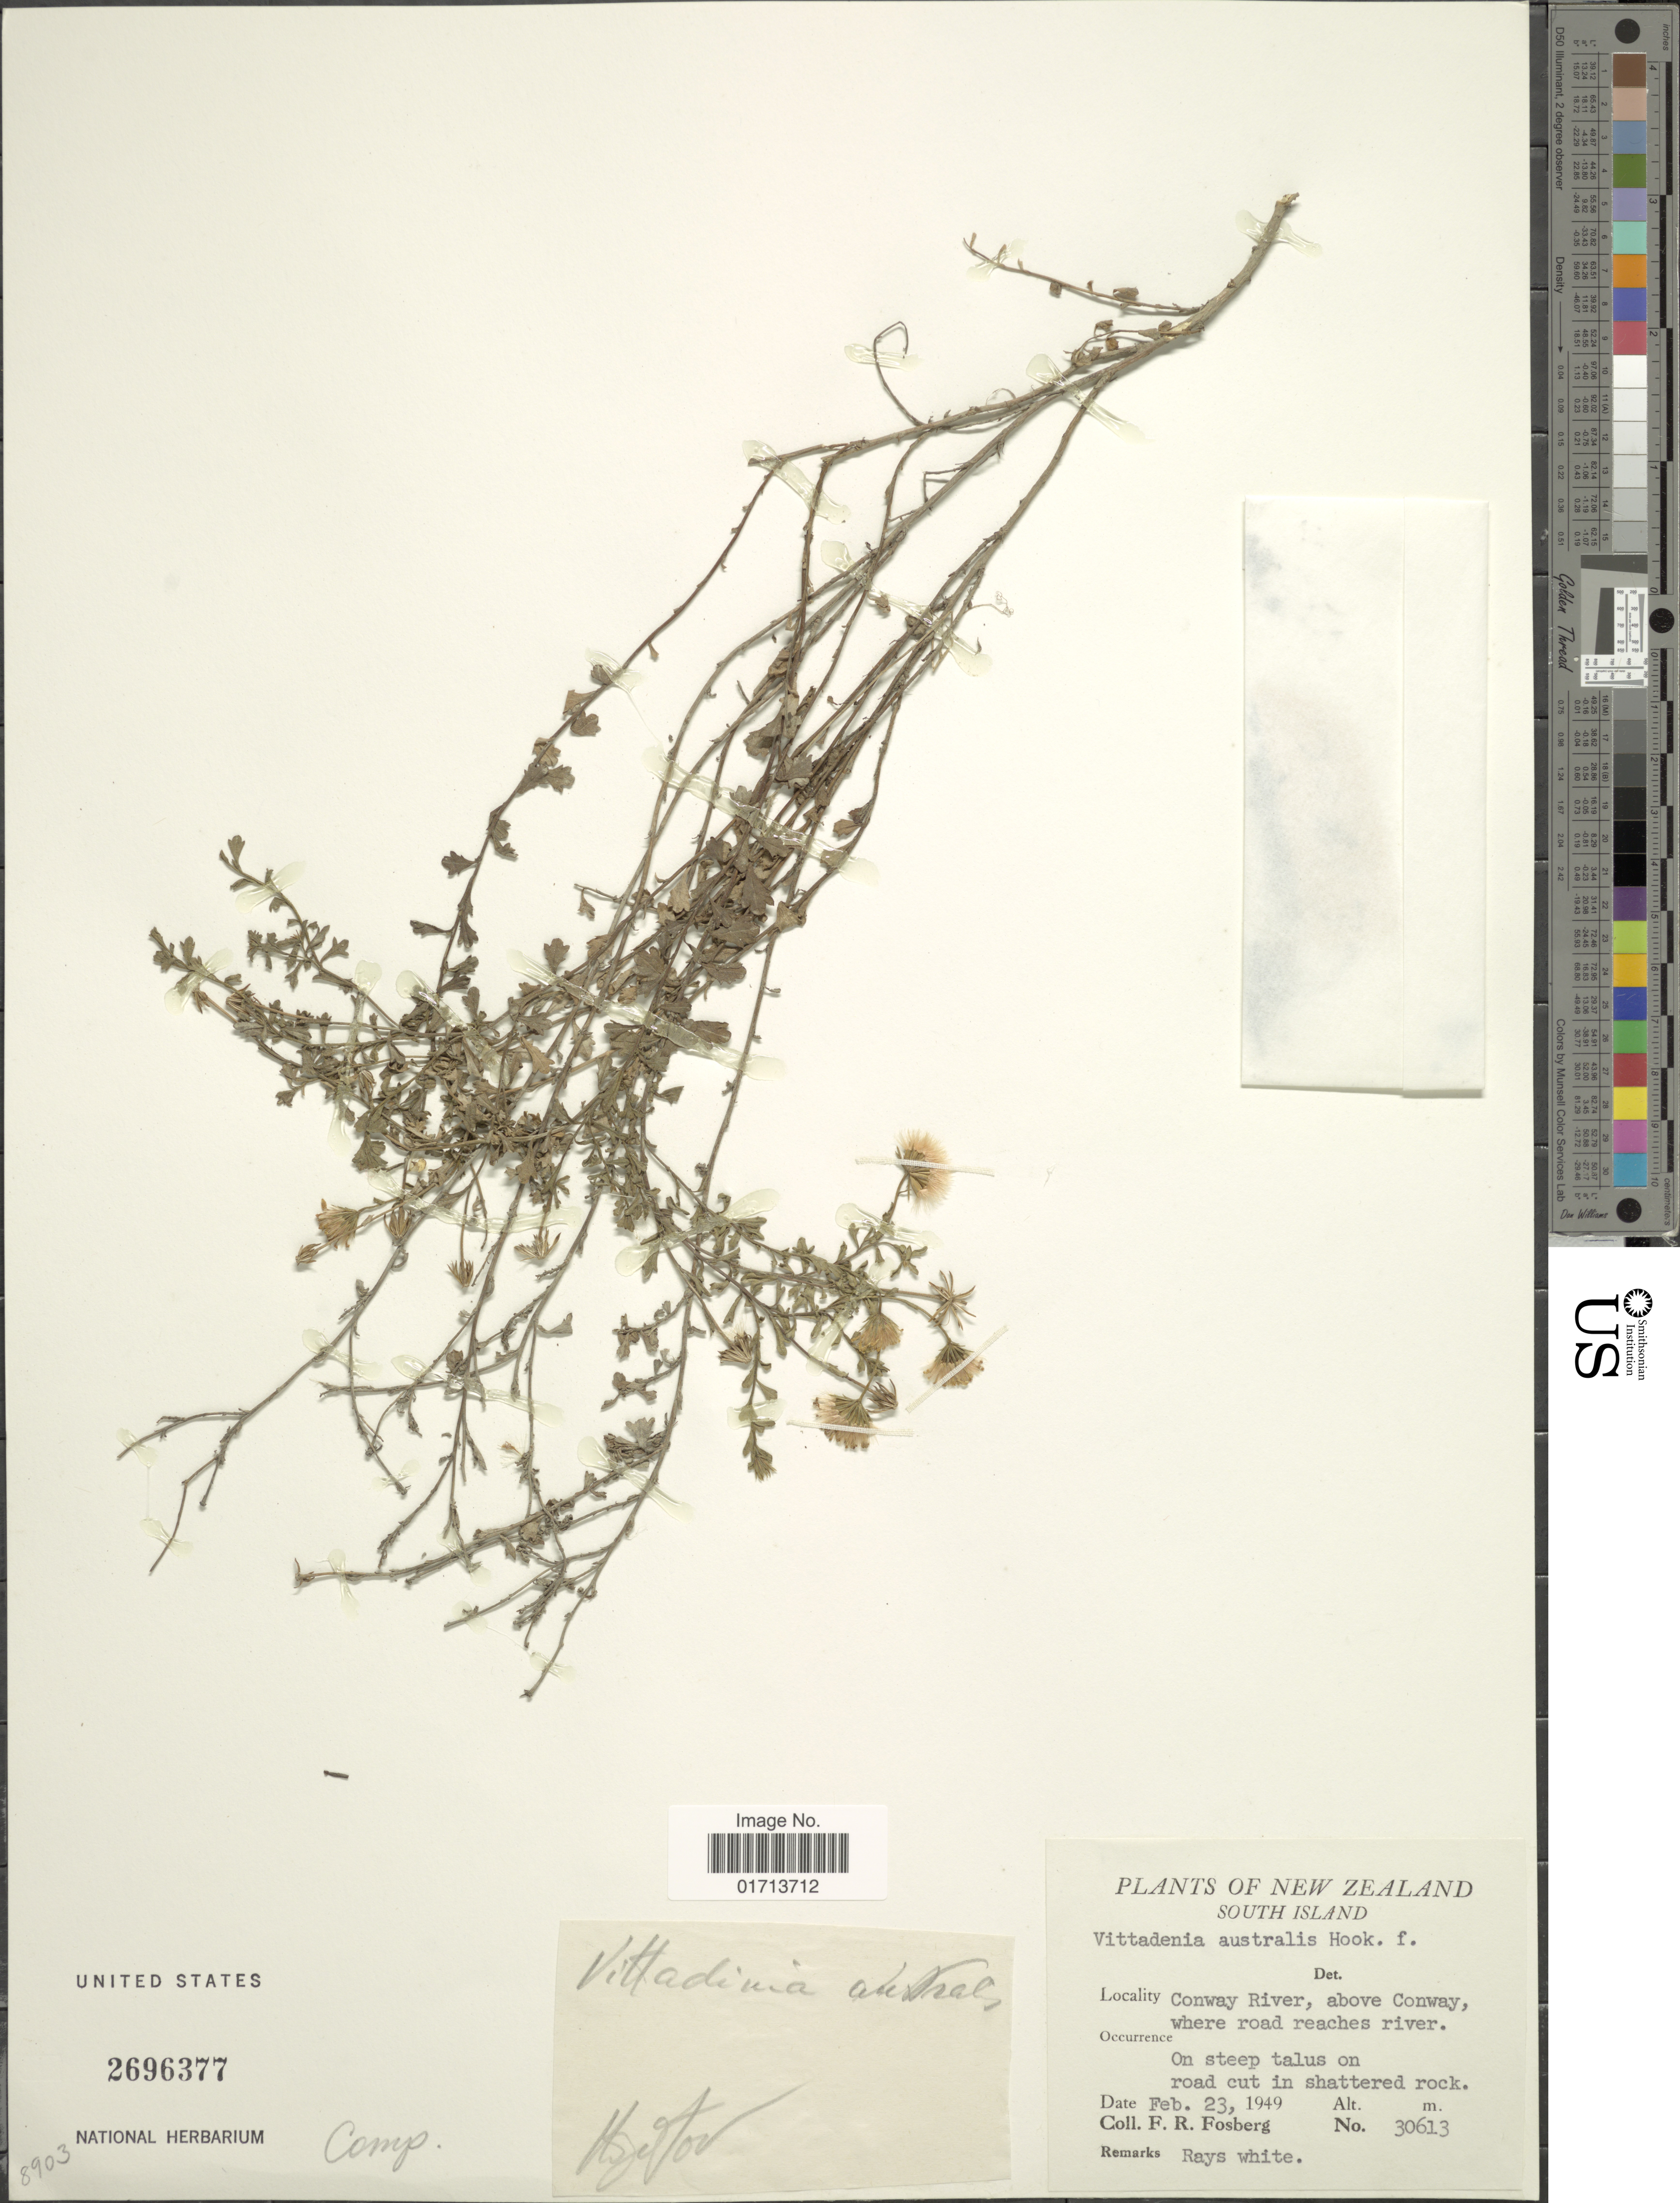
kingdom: Plantae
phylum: Tracheophyta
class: Magnoliopsida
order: Asterales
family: Asteraceae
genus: Vittadinia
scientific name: Vittadinia australis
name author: A. Rich.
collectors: F. R. Fosberg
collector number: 30613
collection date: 1949-02-23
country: New Zealand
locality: South Island, Conway river, above Conway, where road reaches river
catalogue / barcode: US 2696377